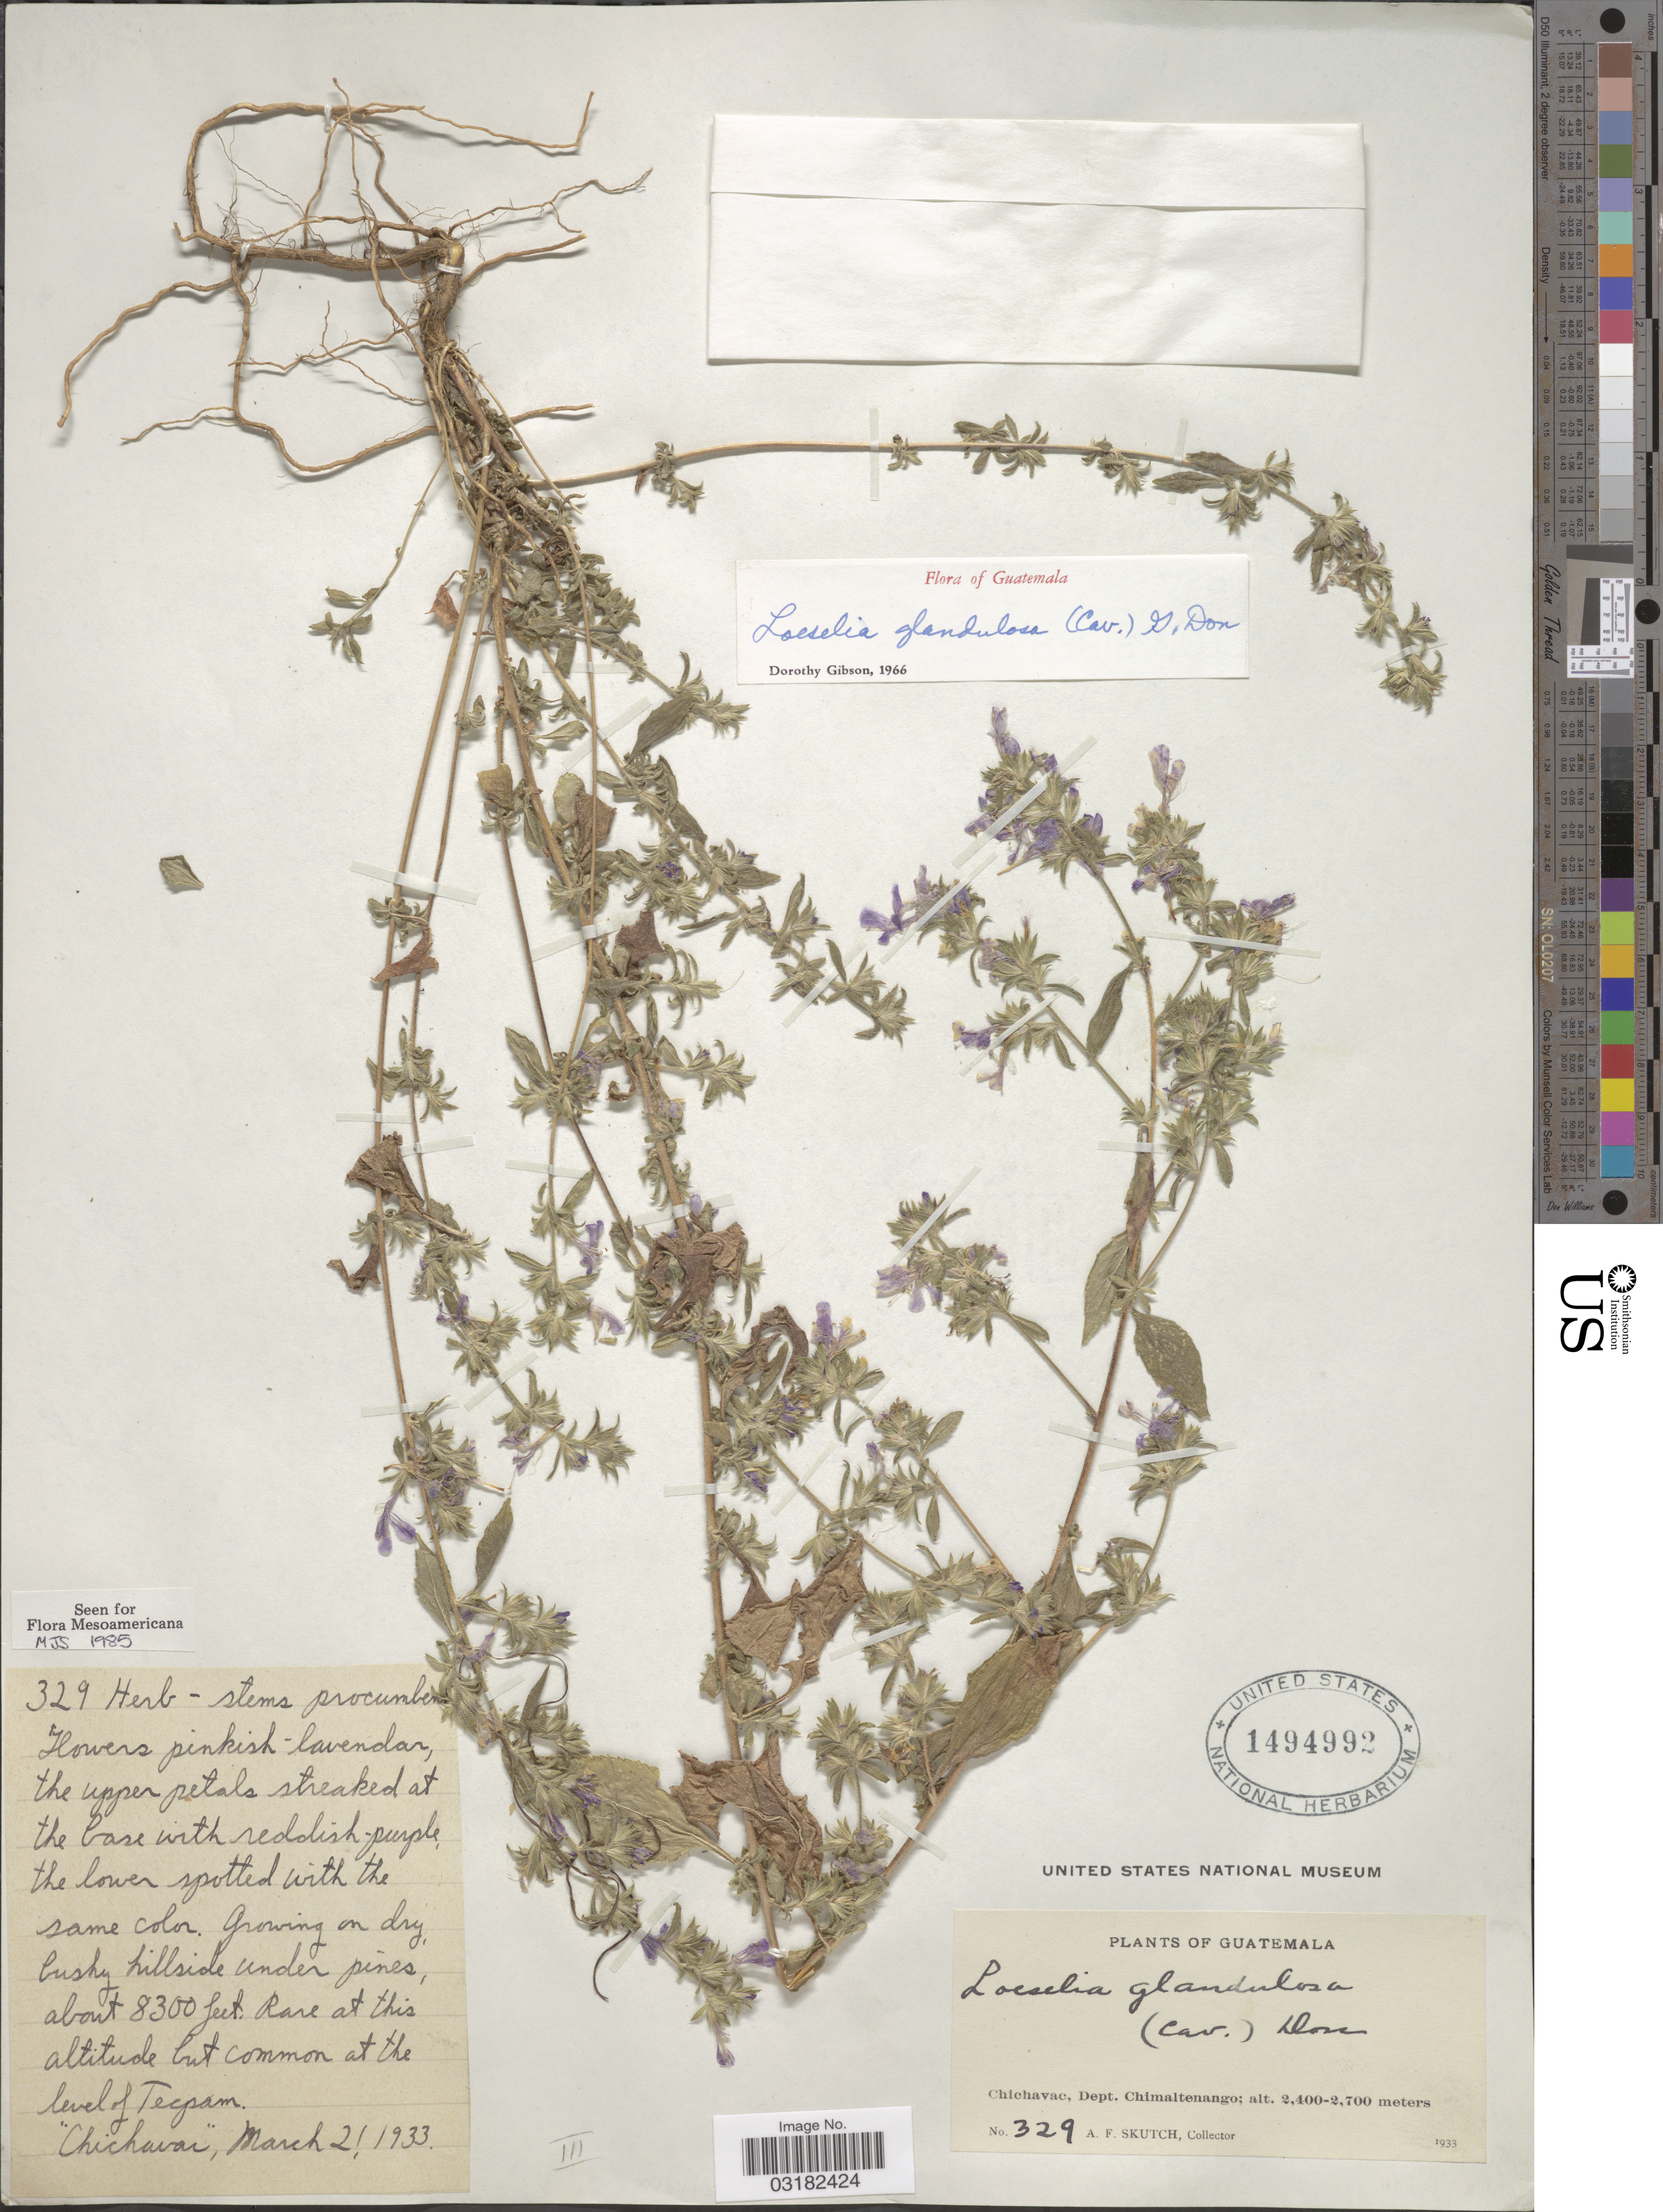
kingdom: Plantae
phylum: Tracheophyta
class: Magnoliopsida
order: Ericales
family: Polemoniaceae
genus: Loeselia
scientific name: Loeselia glandulosa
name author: (Cav.) G. Don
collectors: A. F. Skutch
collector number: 329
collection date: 1933-03-21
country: Guatemala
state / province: Chimaltenango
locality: Chichavac, Dept. Chimaltenango.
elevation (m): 2530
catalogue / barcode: US 1494992